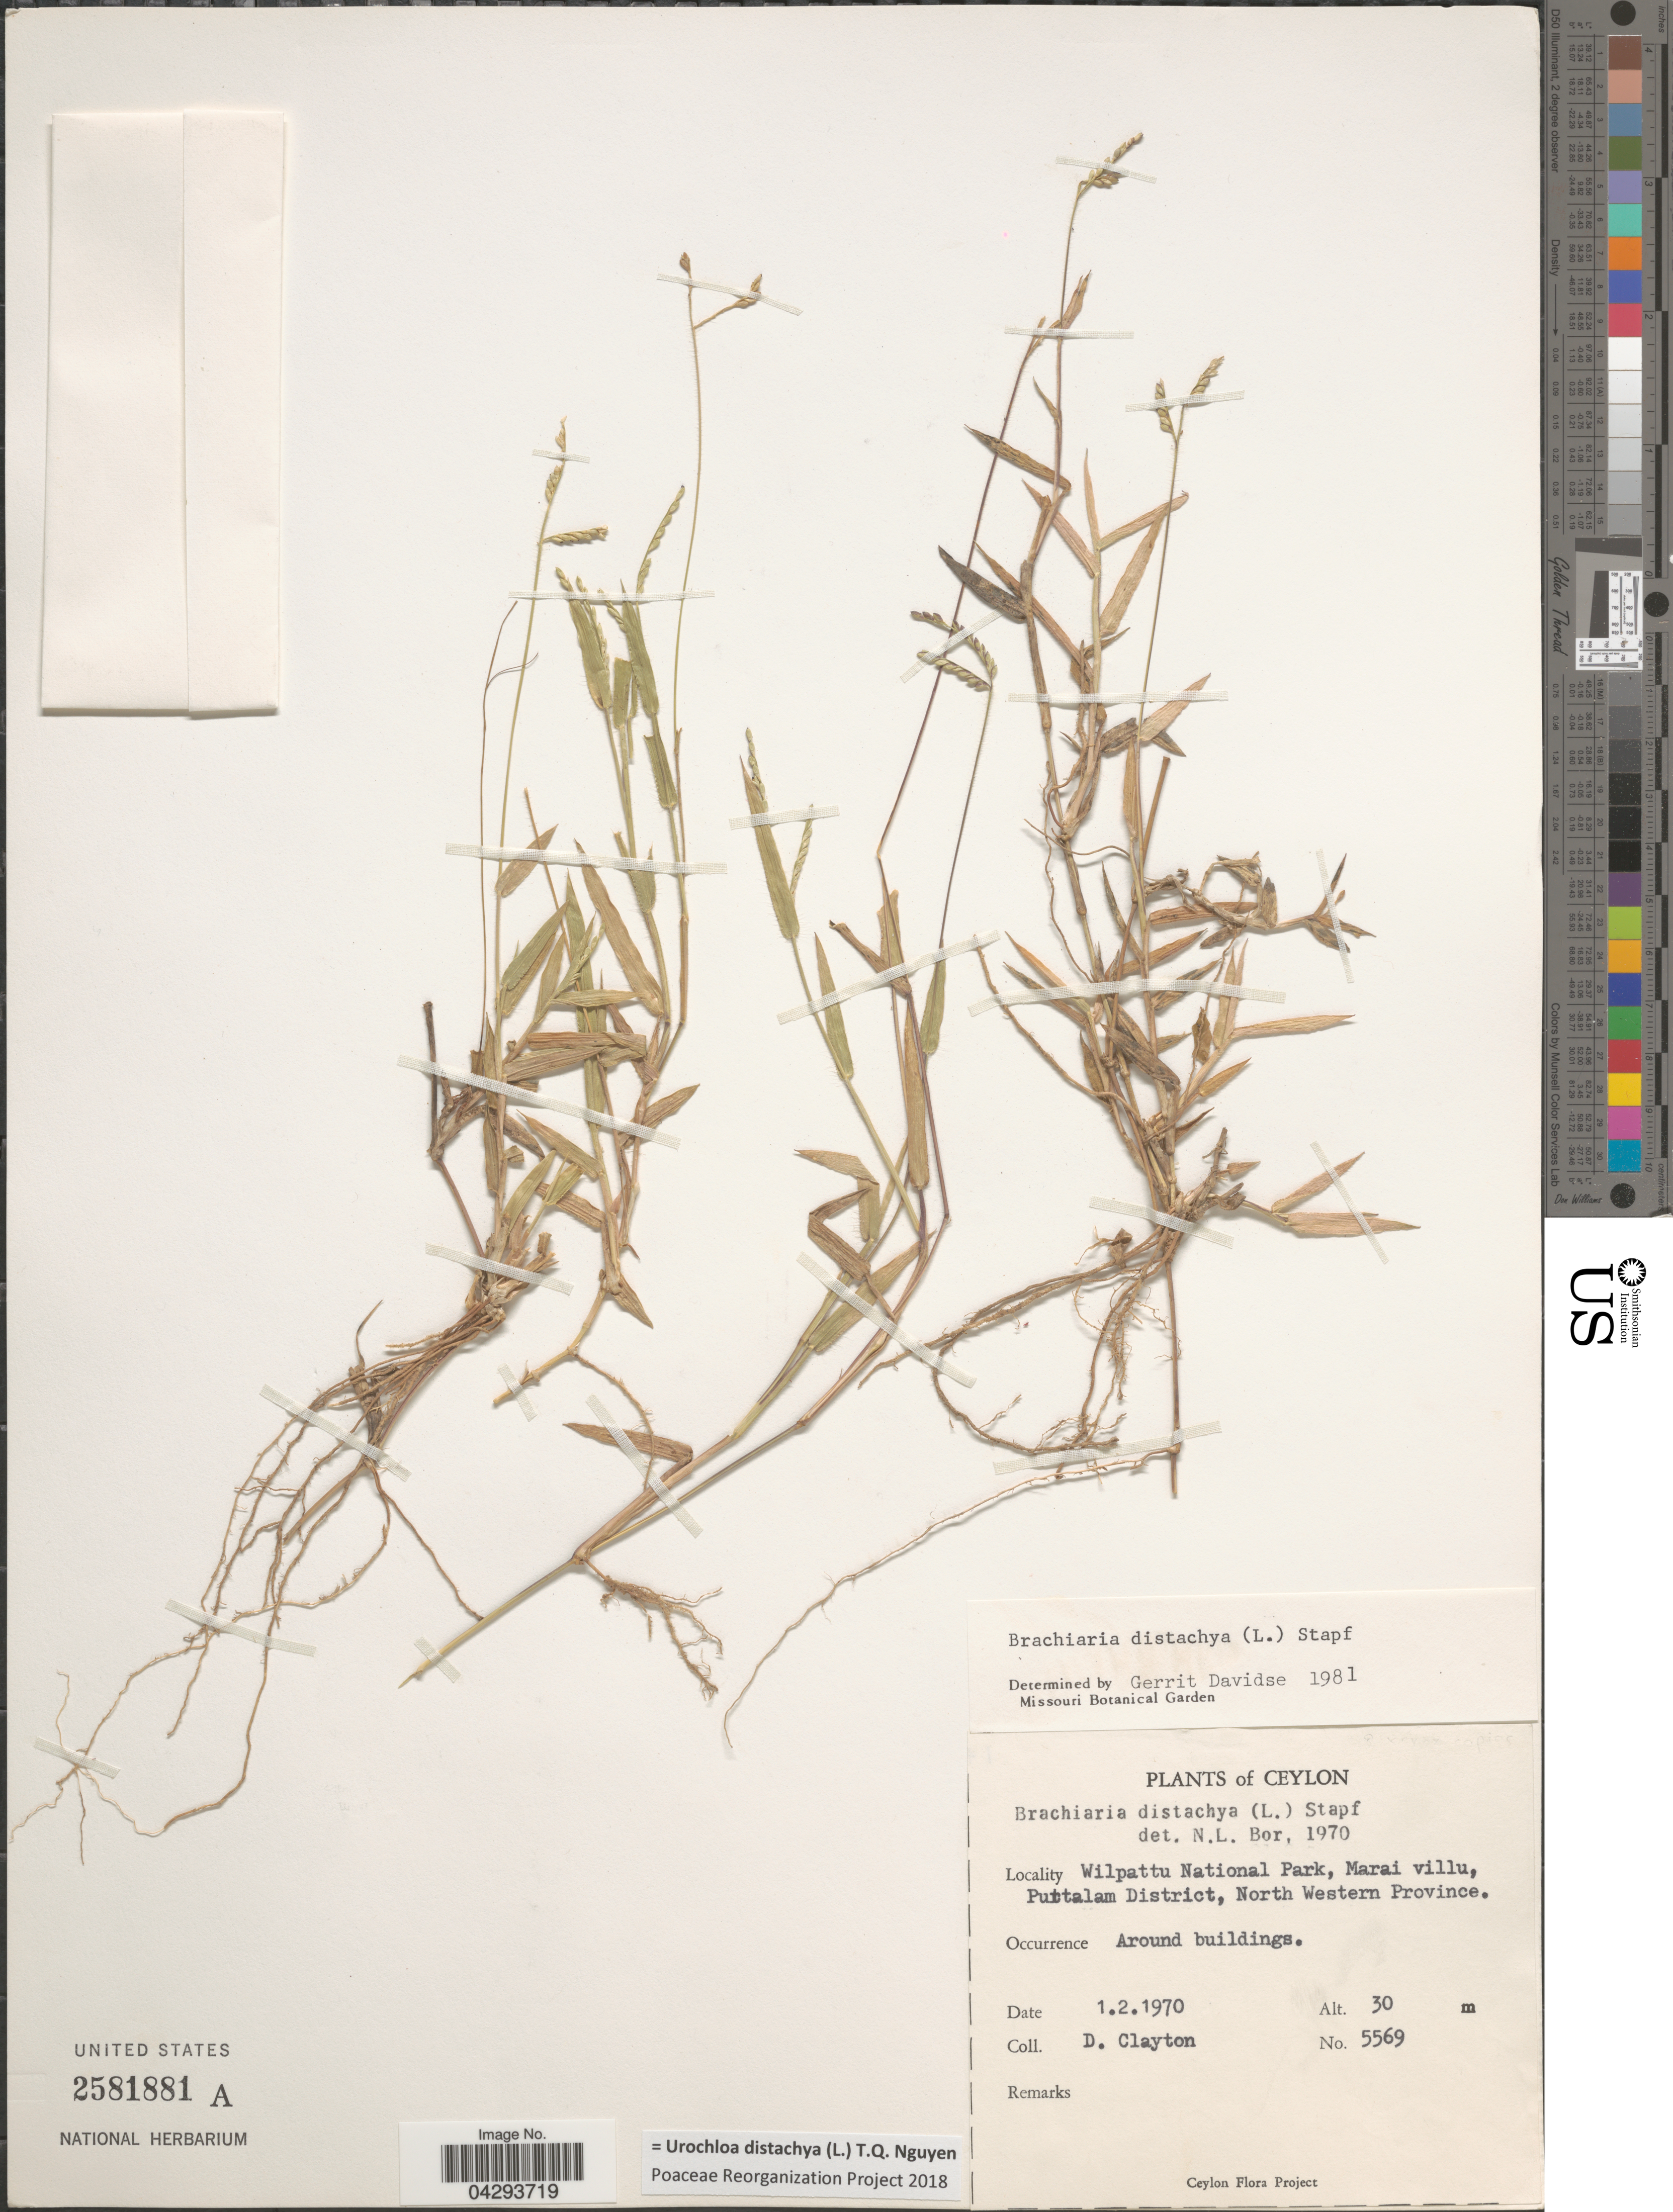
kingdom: Plantae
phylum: Tracheophyta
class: Liliopsida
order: Poales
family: Poaceae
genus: Urochloa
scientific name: Urochloa distachya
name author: (L.) T.Q. Nguyen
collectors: D. Clayton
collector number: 5569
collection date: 1970-02-01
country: Sri Lanka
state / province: North Western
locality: Ceylon. Wilpattu National Park, Marai villu, Puttalam District.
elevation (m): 30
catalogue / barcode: US 2581881A